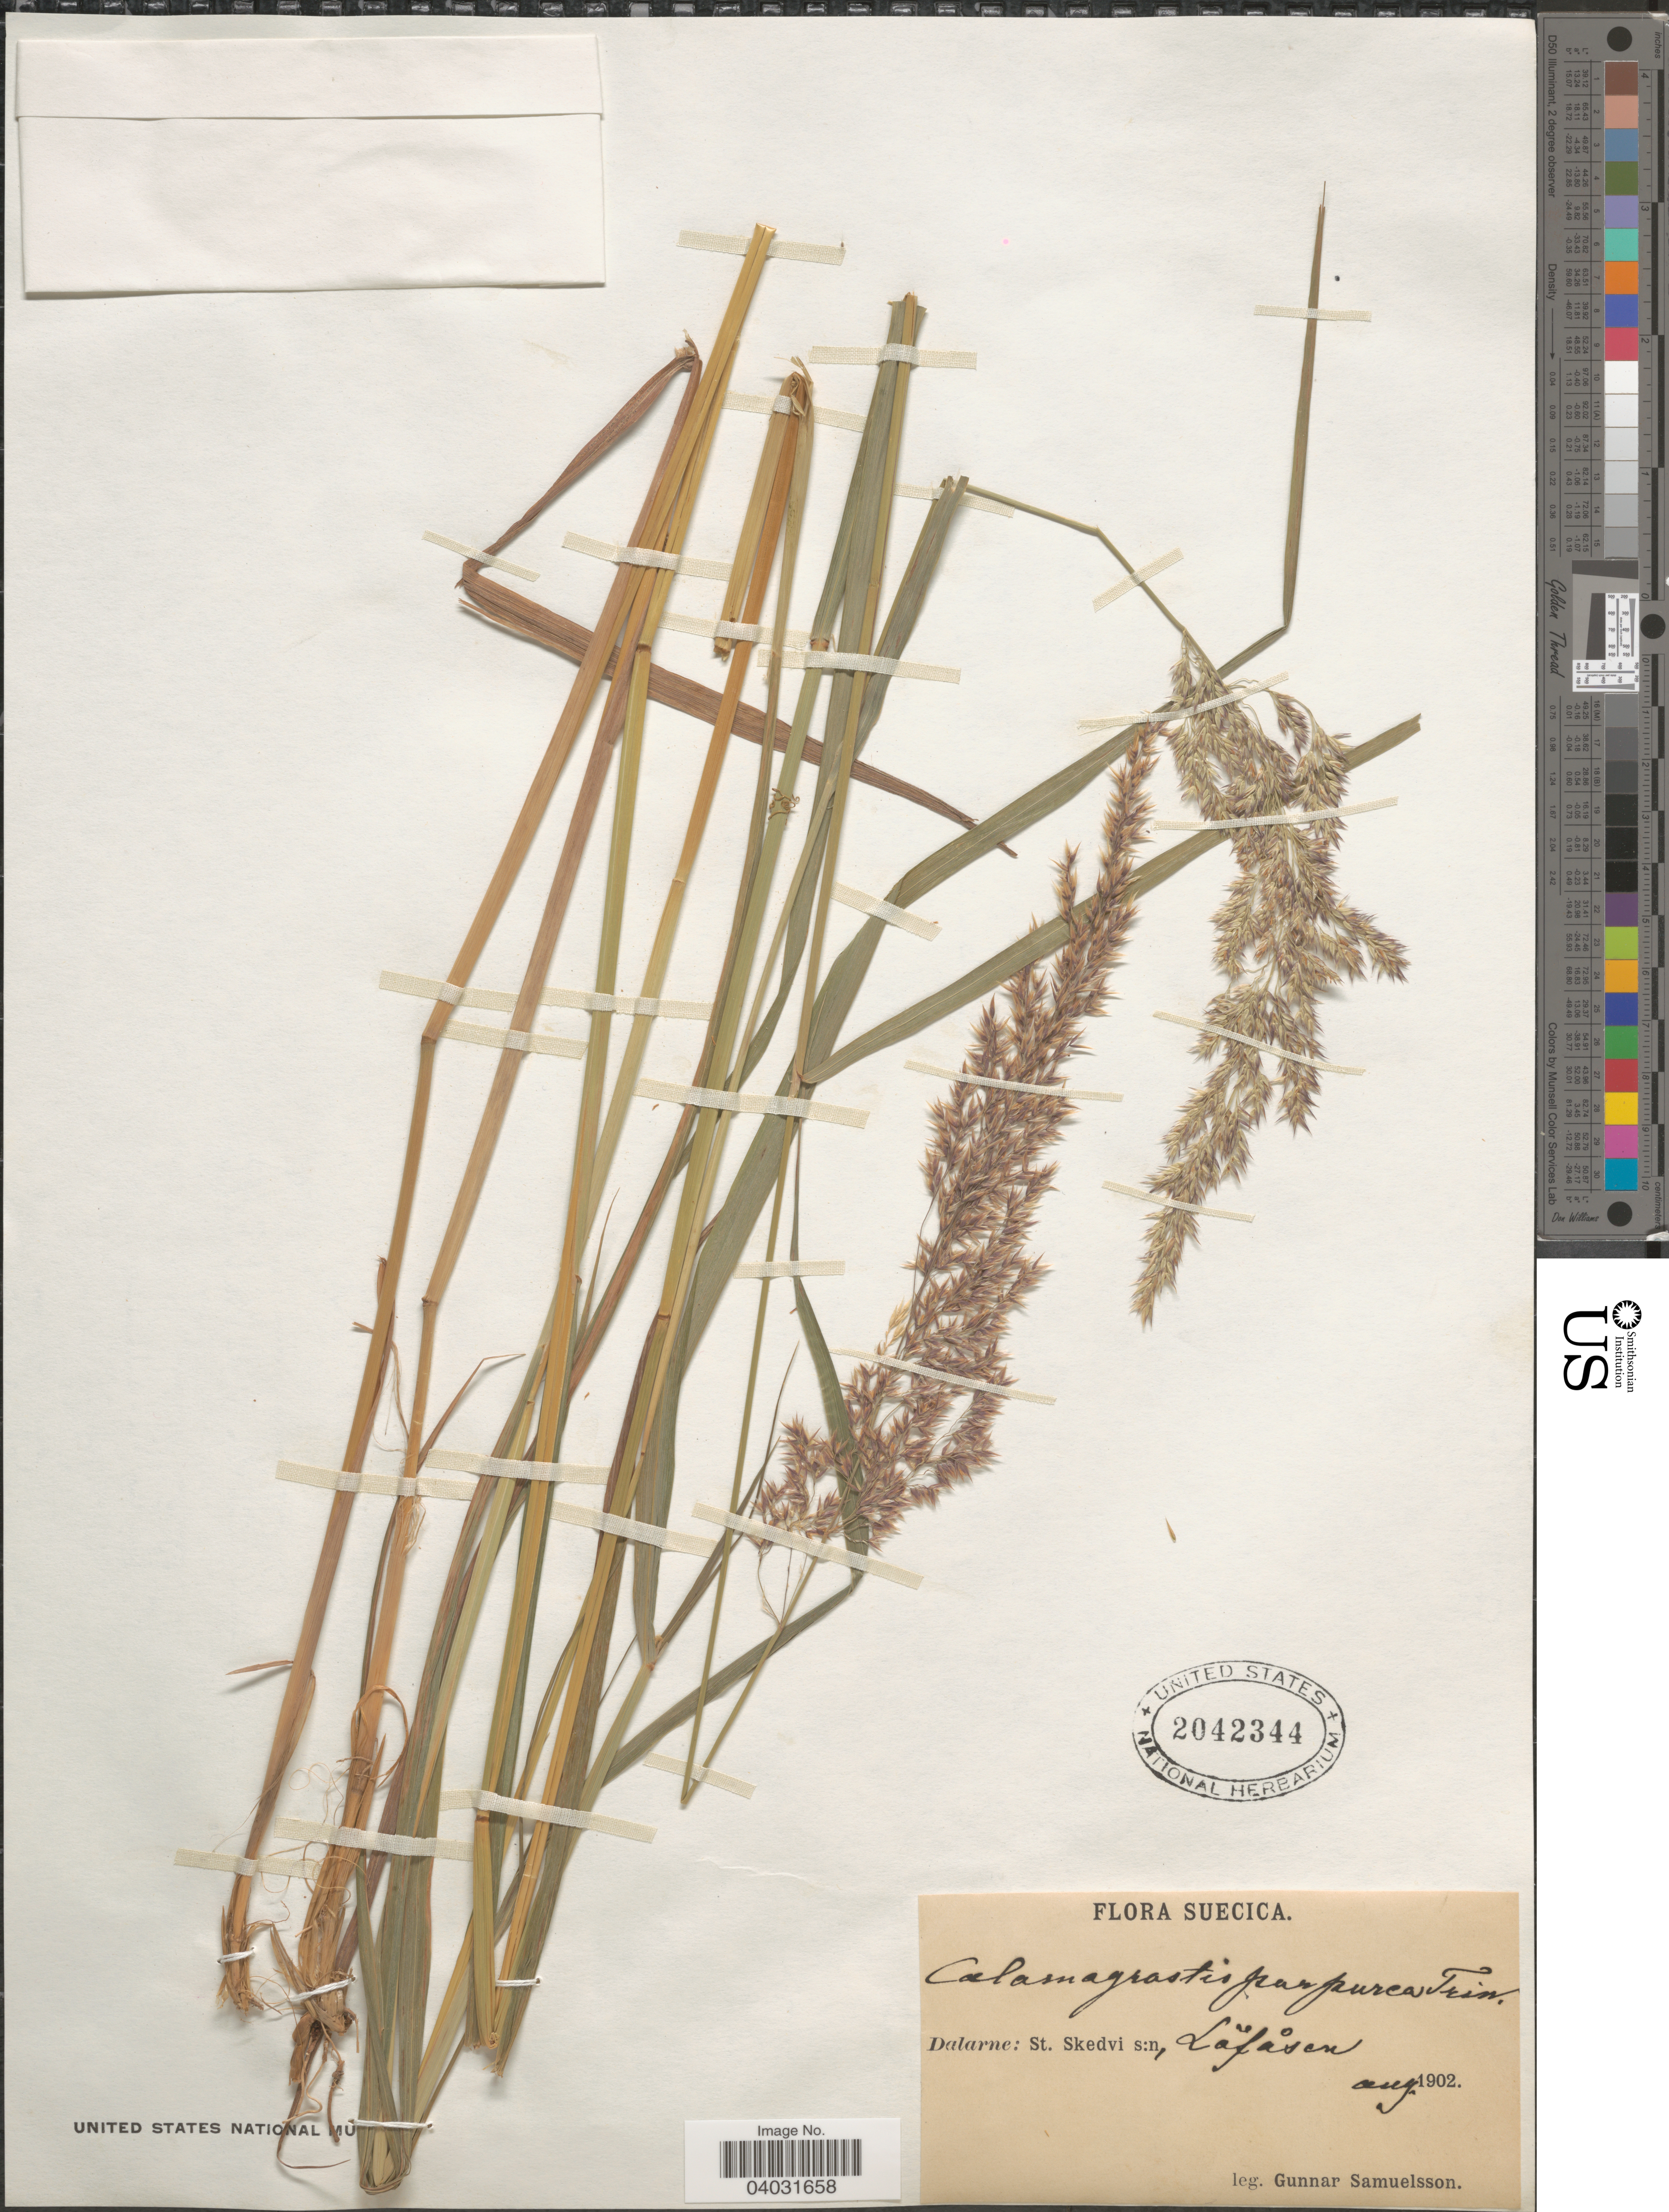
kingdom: Plantae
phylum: Tracheophyta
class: Liliopsida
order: Poales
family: Poaceae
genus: Calamagrostis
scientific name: Calamagrostis purpurea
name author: (Trin.) Trin.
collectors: G. Samuelsson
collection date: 1902-08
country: Sweden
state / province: Dalarna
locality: Suecica. Dalarne: St. Skedvi s:n, Lãfåsen.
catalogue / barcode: US 2042344